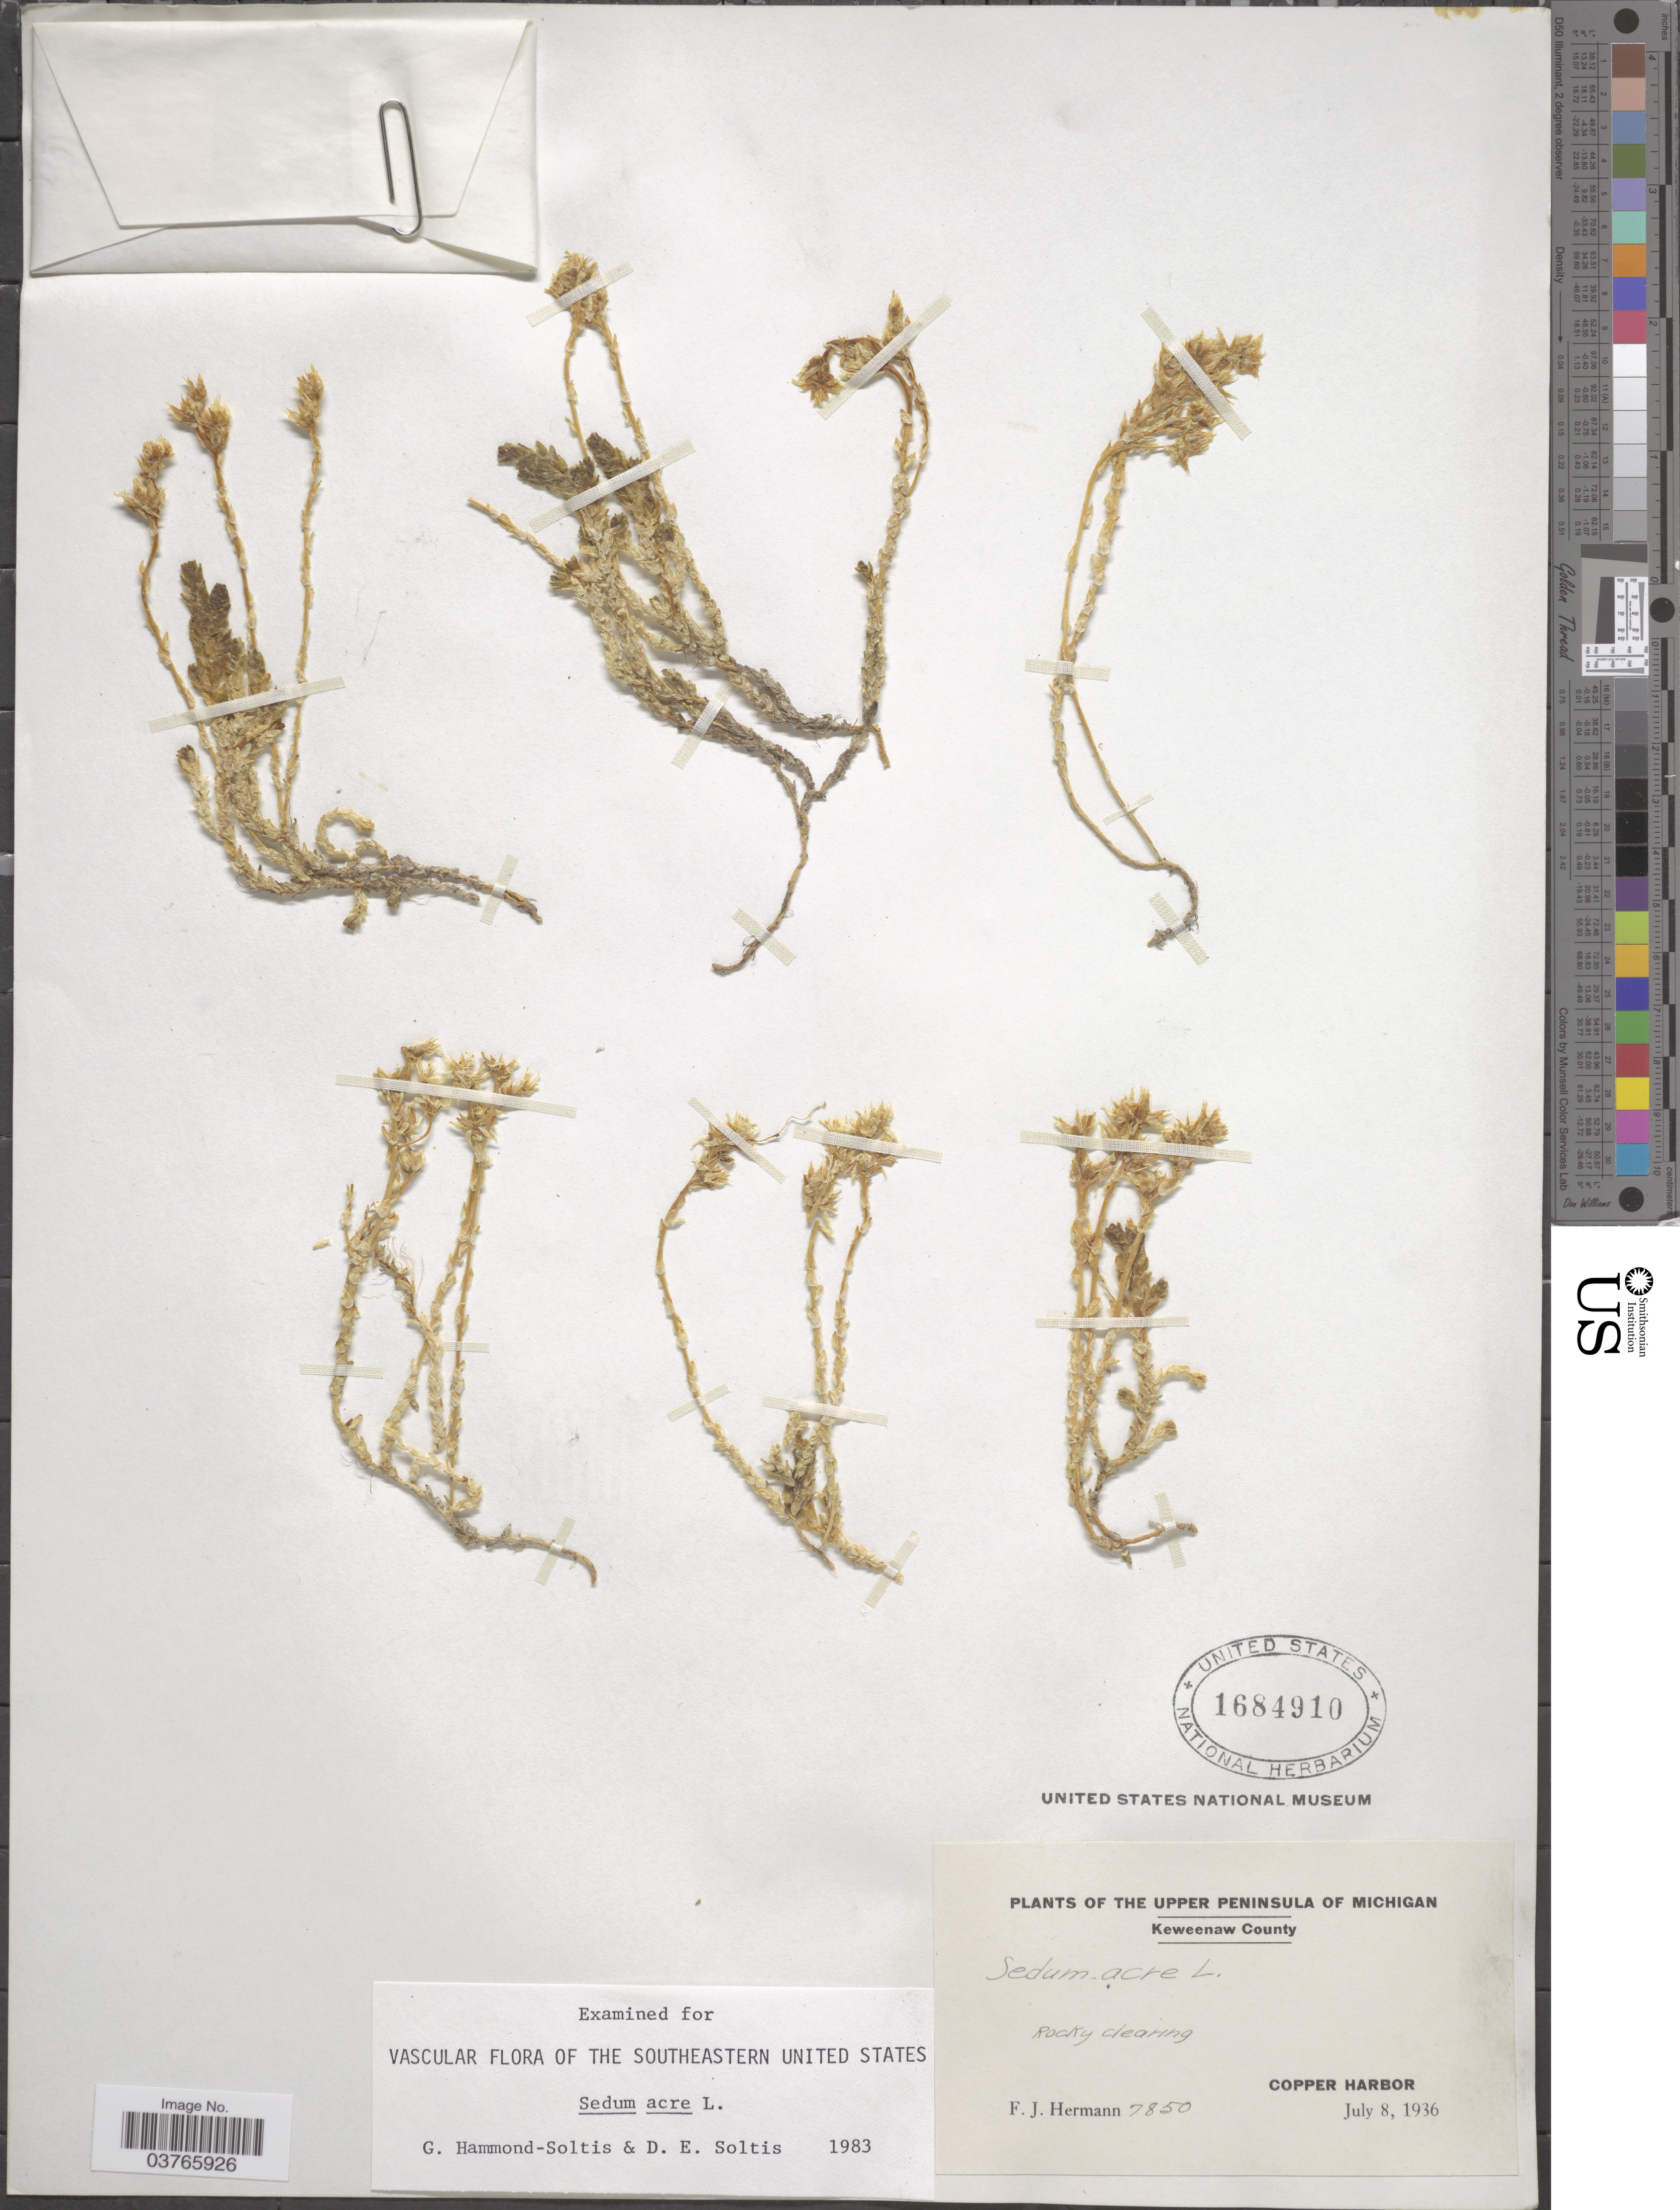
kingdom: Plantae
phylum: Tracheophyta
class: Magnoliopsida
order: Saxifragales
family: Crassulaceae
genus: Sedum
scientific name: Sedum acre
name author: L.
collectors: F. J. Hermann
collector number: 7850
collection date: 1936-07-08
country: United States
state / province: Michigan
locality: The Upper Peninsula of Michigan. Keweenaw County. Copper Harbor.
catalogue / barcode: US 1684910